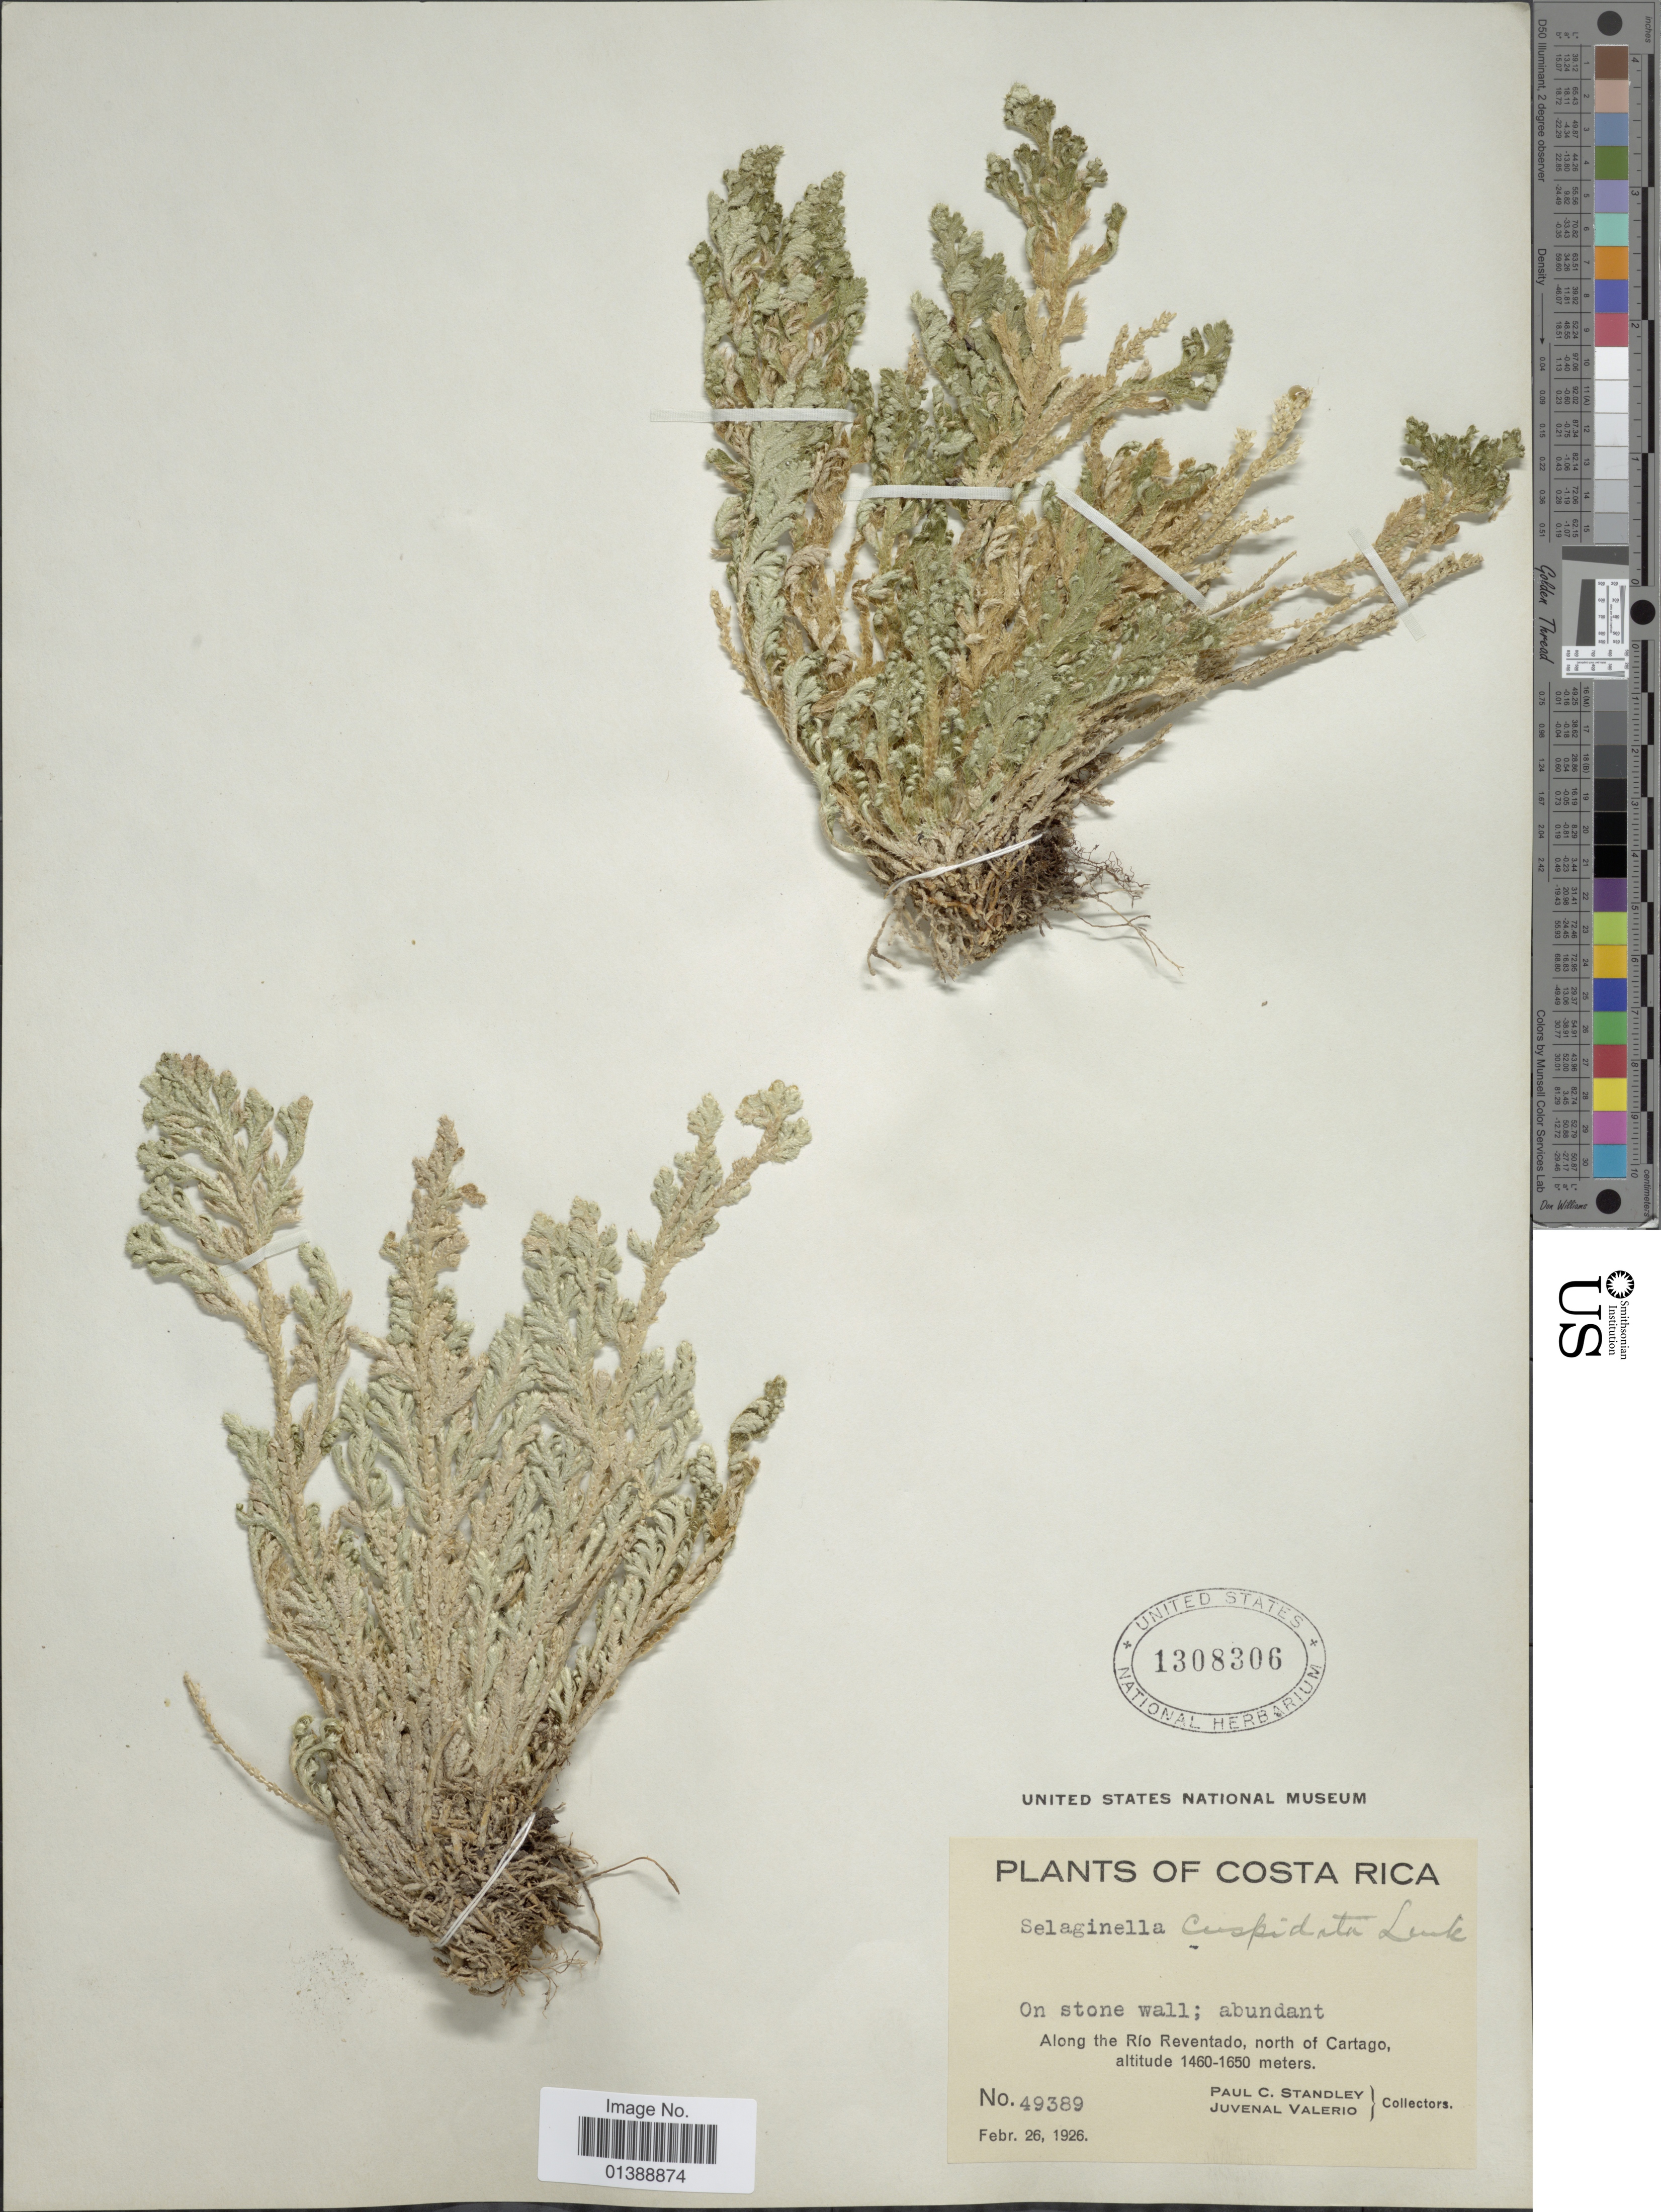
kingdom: Plantae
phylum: Tracheophyta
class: Lycopodiopsida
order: Selaginellales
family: Selaginellaceae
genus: Selaginella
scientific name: Selaginella pallescens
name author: (C. Presl) Spring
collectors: P. C. Standley & J. Valerio R.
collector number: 49389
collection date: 1926-02-26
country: Costa Rica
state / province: Cartago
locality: Along the Río Reventado, north of Cartago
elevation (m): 1460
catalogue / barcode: US 1308306